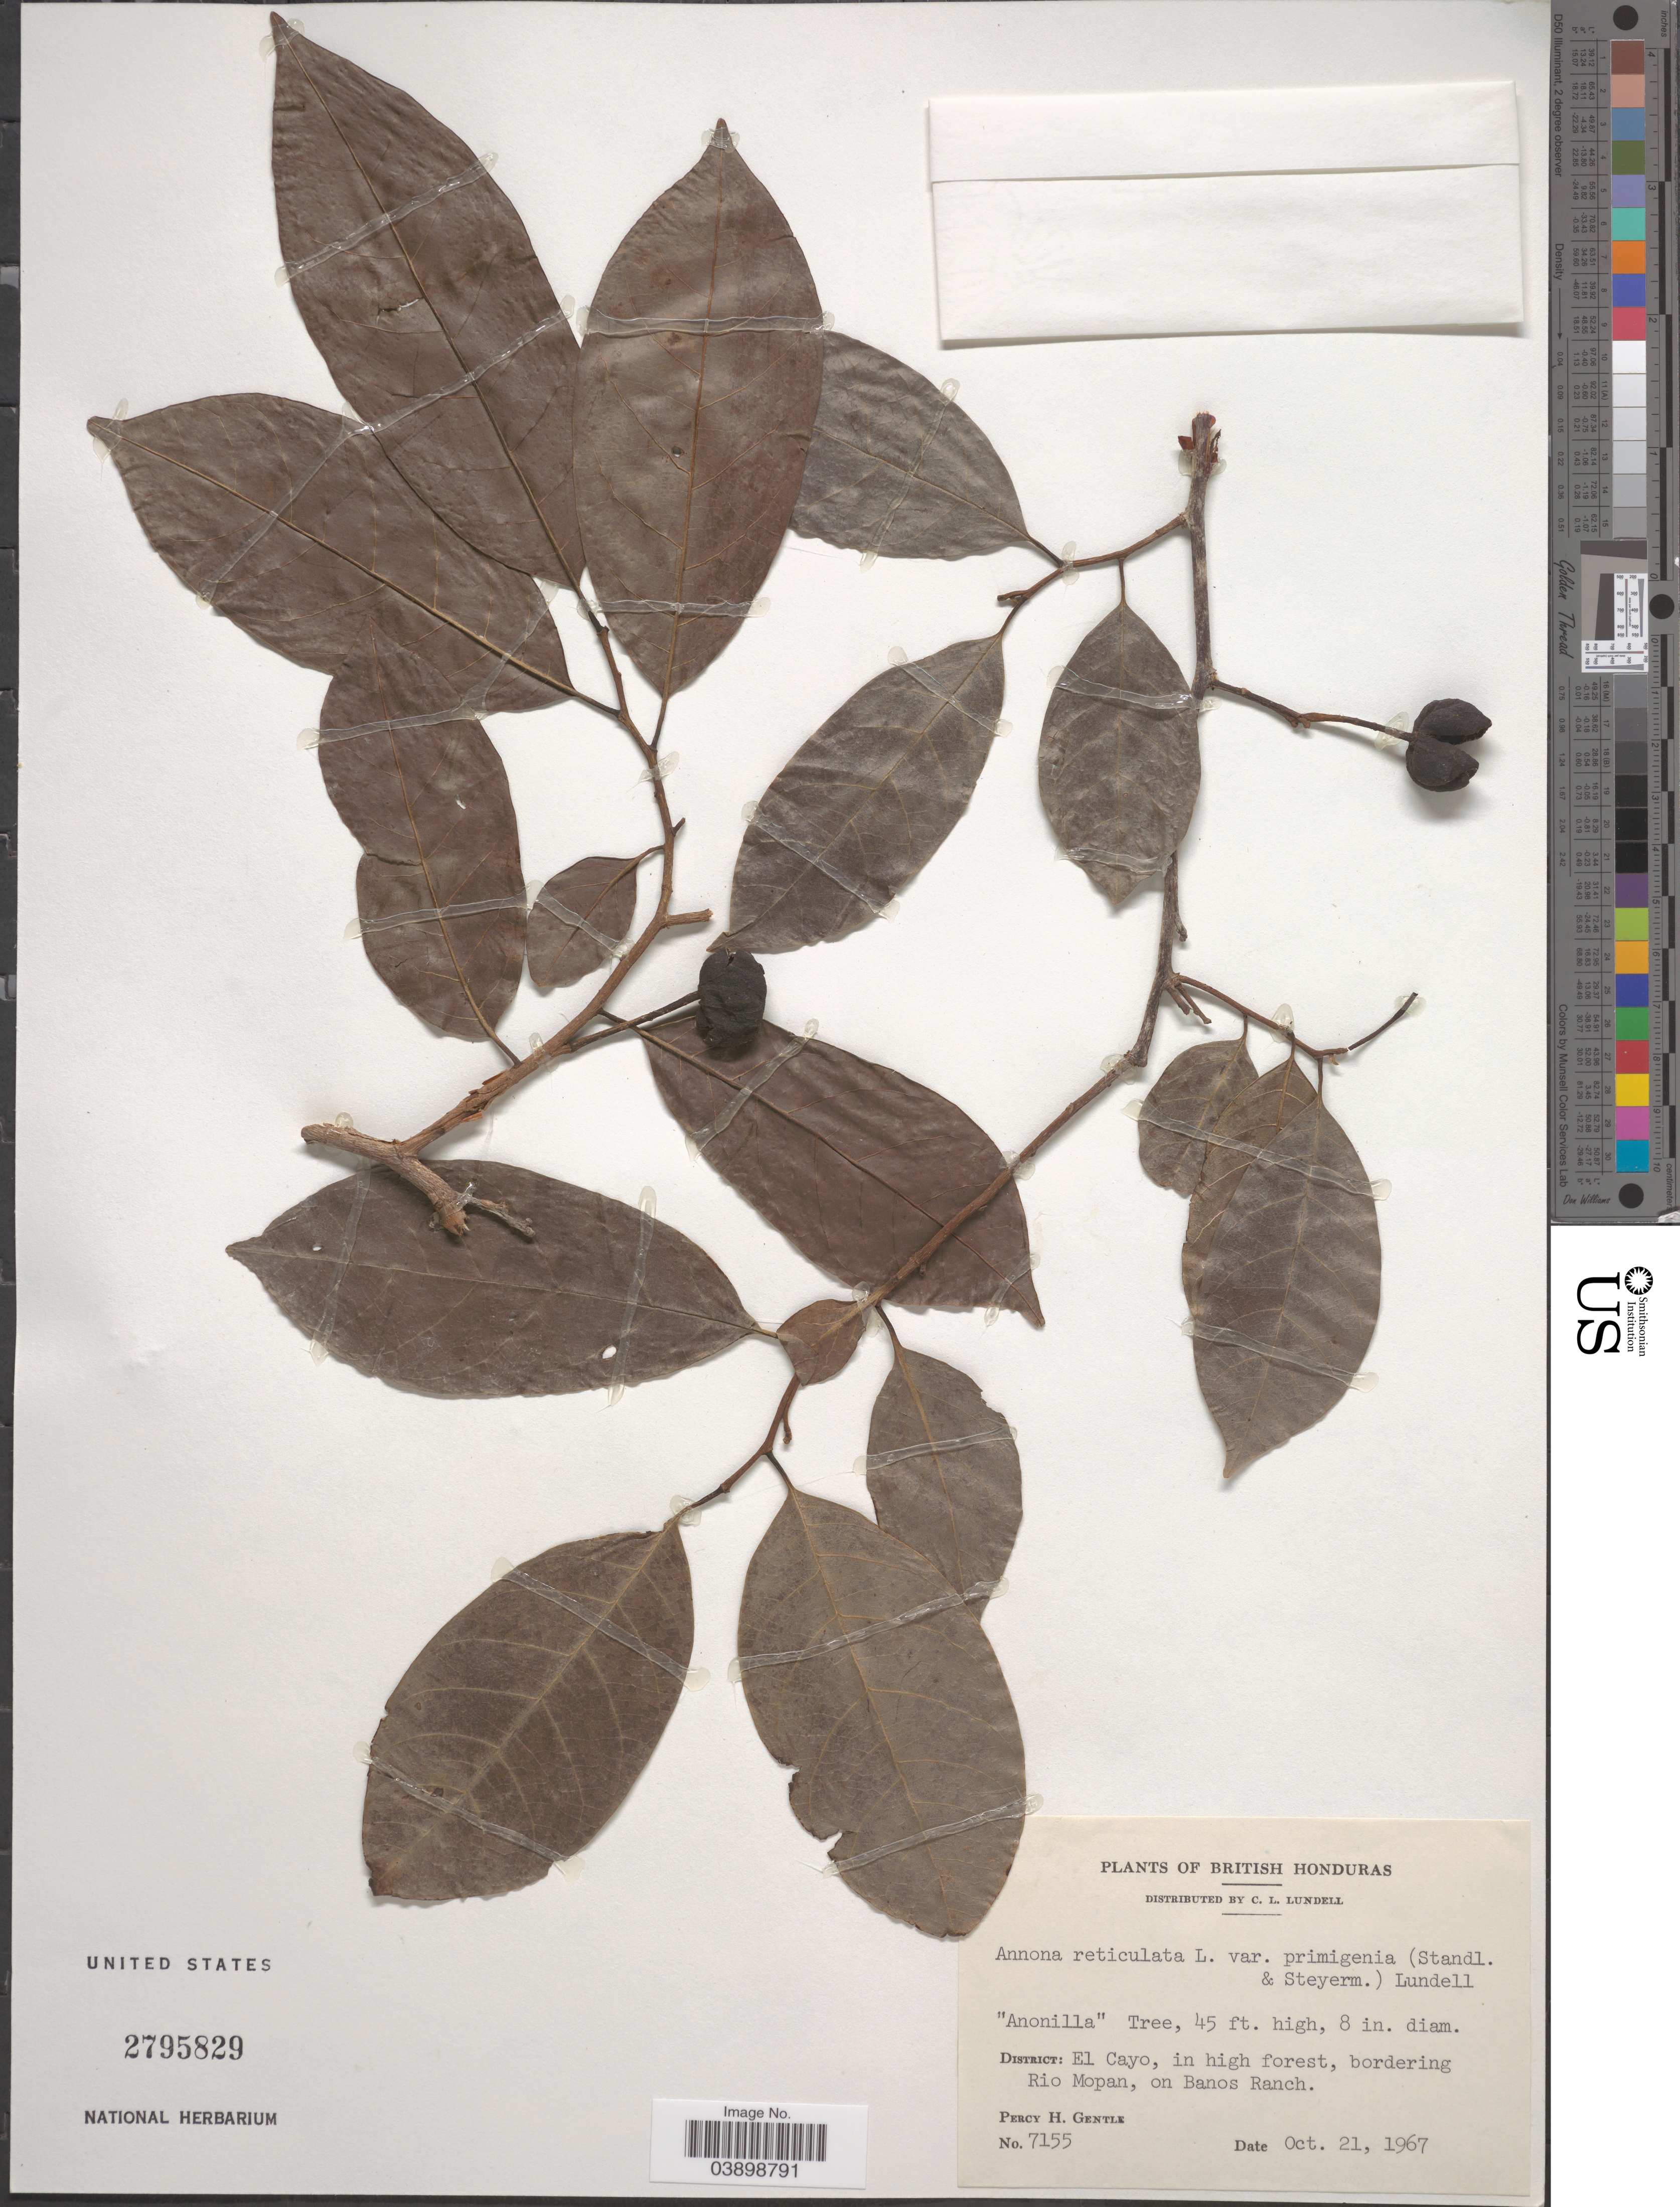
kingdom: Plantae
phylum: Tracheophyta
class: Magnoliopsida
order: Magnoliales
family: Annonaceae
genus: Annona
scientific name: Annona reticulata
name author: L.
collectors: P. H. Gentle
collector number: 7155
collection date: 1967-10-21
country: Belize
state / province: Cayo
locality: British Honduras. District: El Cayo, bordering Rio Mopan, on Banos Ranch.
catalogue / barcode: US 2795829